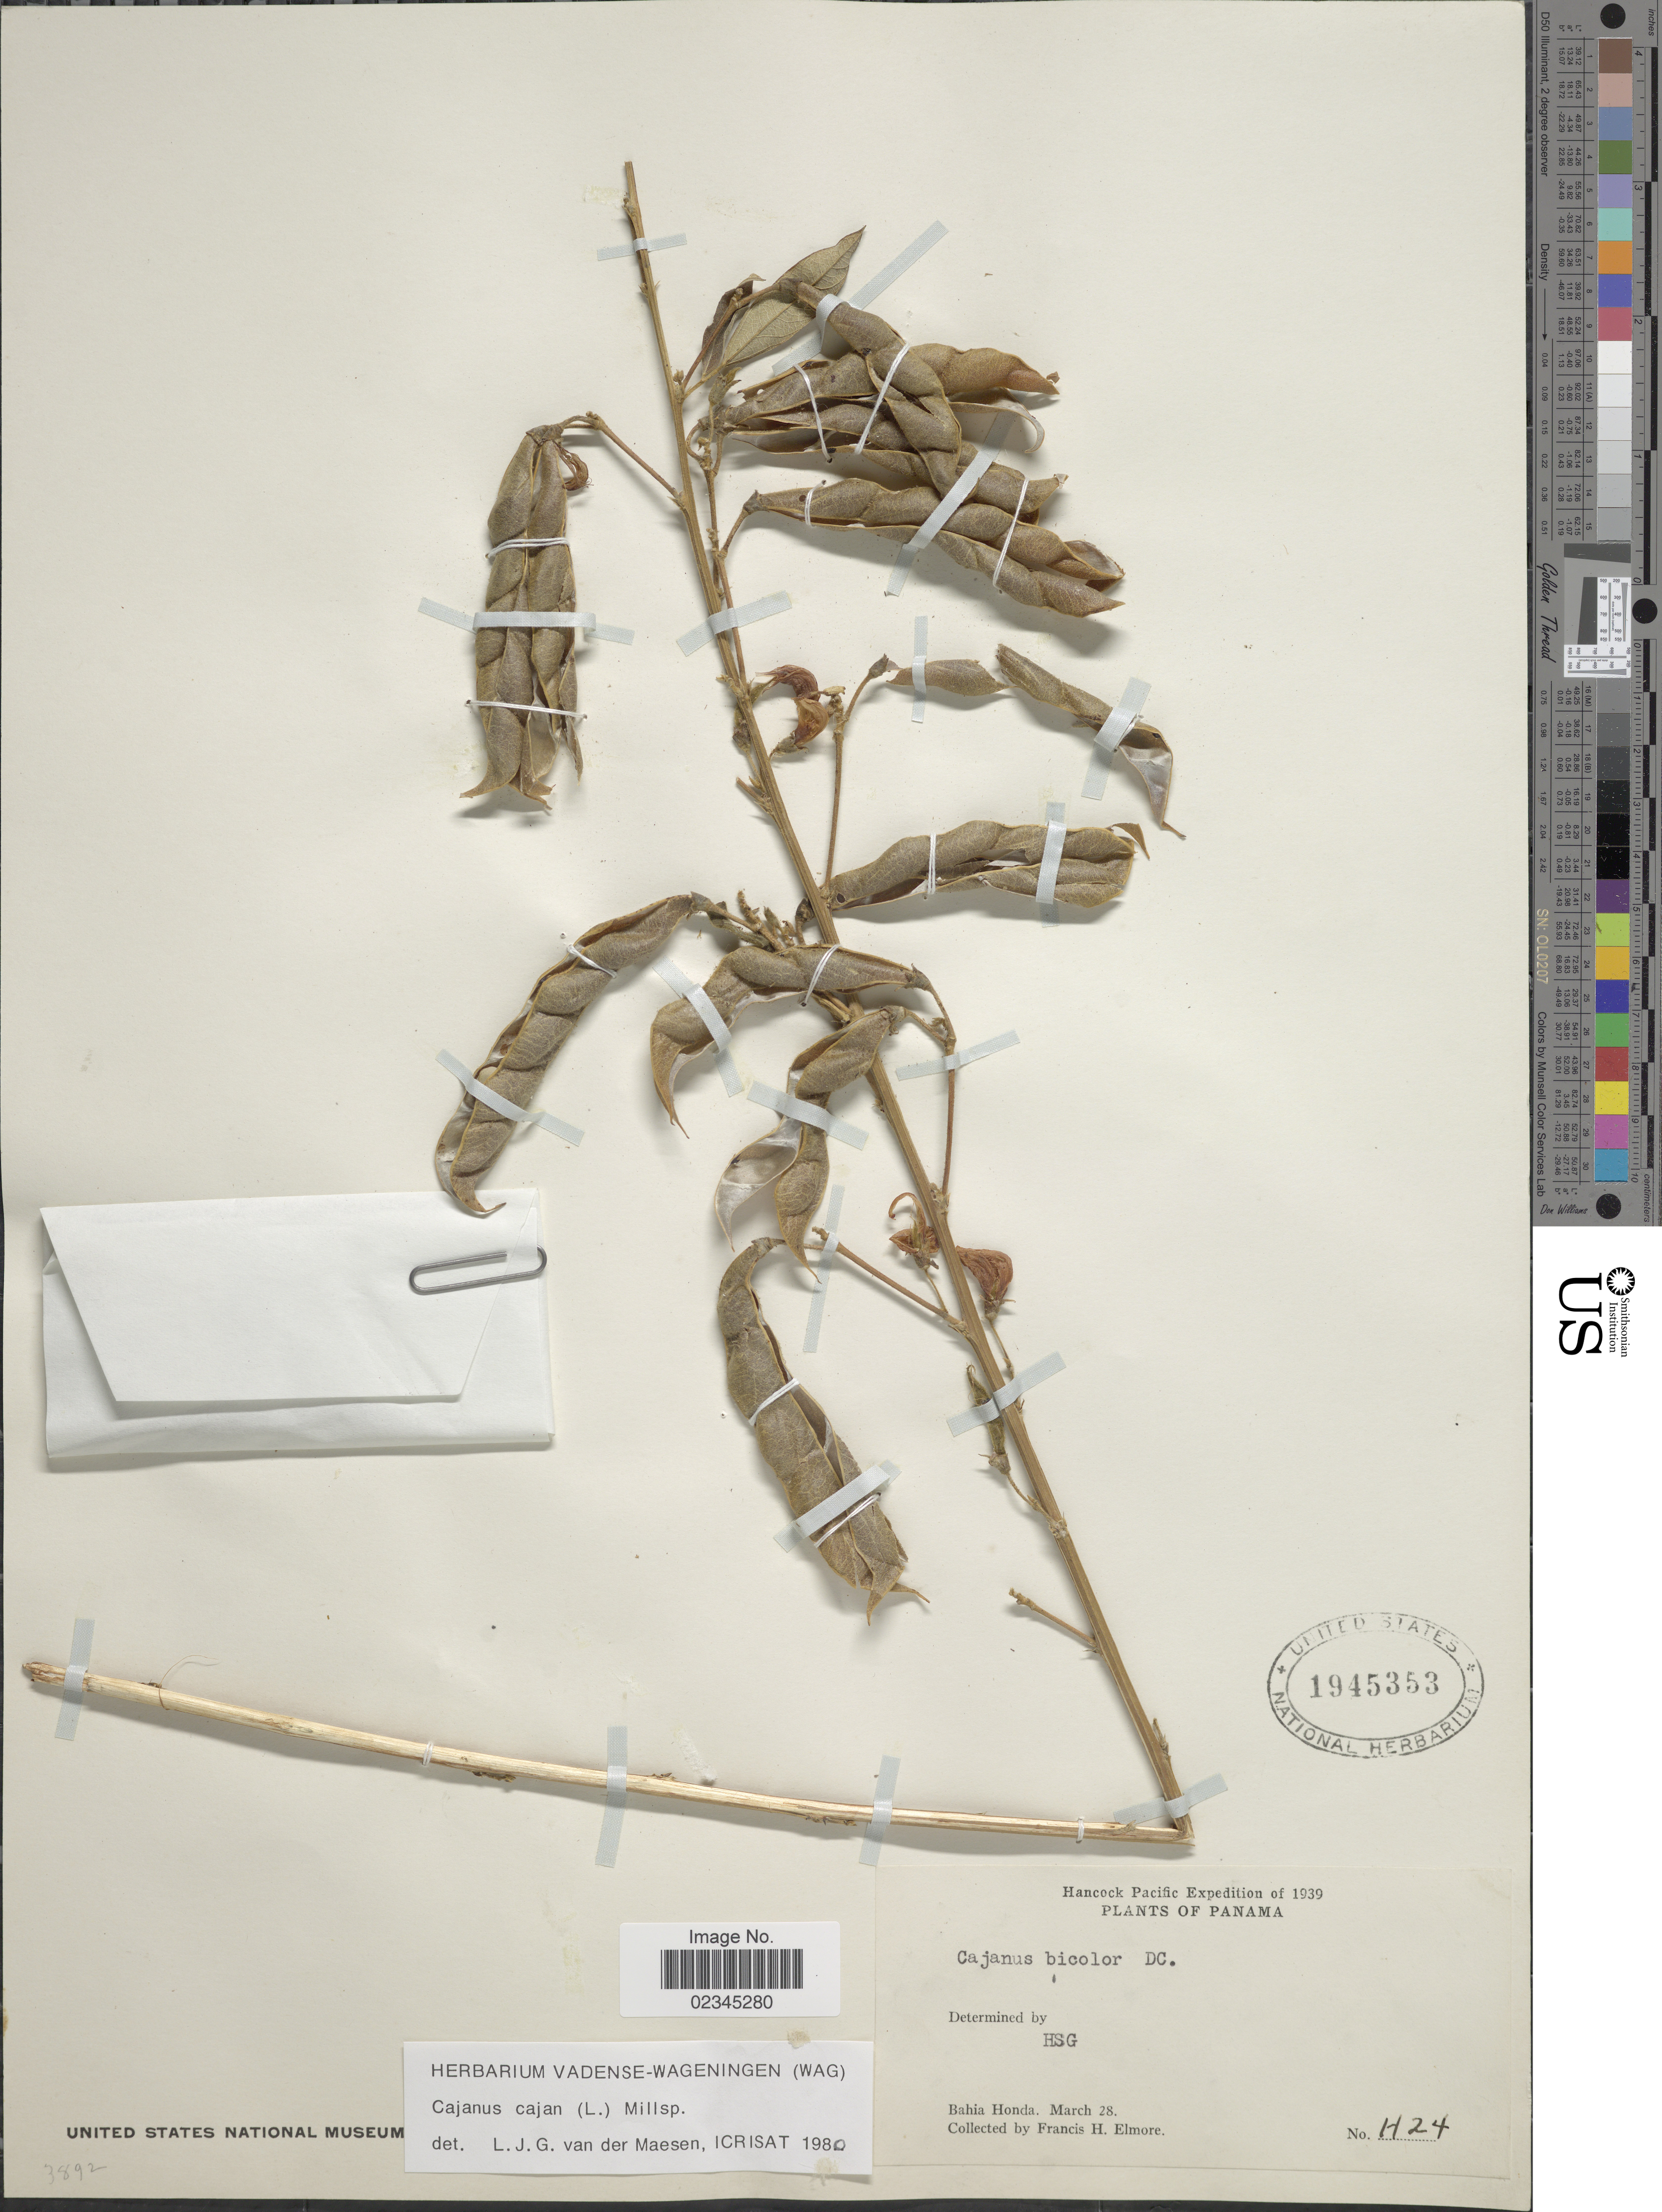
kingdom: Plantae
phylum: Tracheophyta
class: Magnoliopsida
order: Fabales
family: Fabaceae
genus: Cajanus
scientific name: Cajanus cajan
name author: (L.) Huth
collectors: F. H. Elmore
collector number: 1124*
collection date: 1939-03-28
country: Panama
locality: Bahia Honda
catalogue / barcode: US 1945353